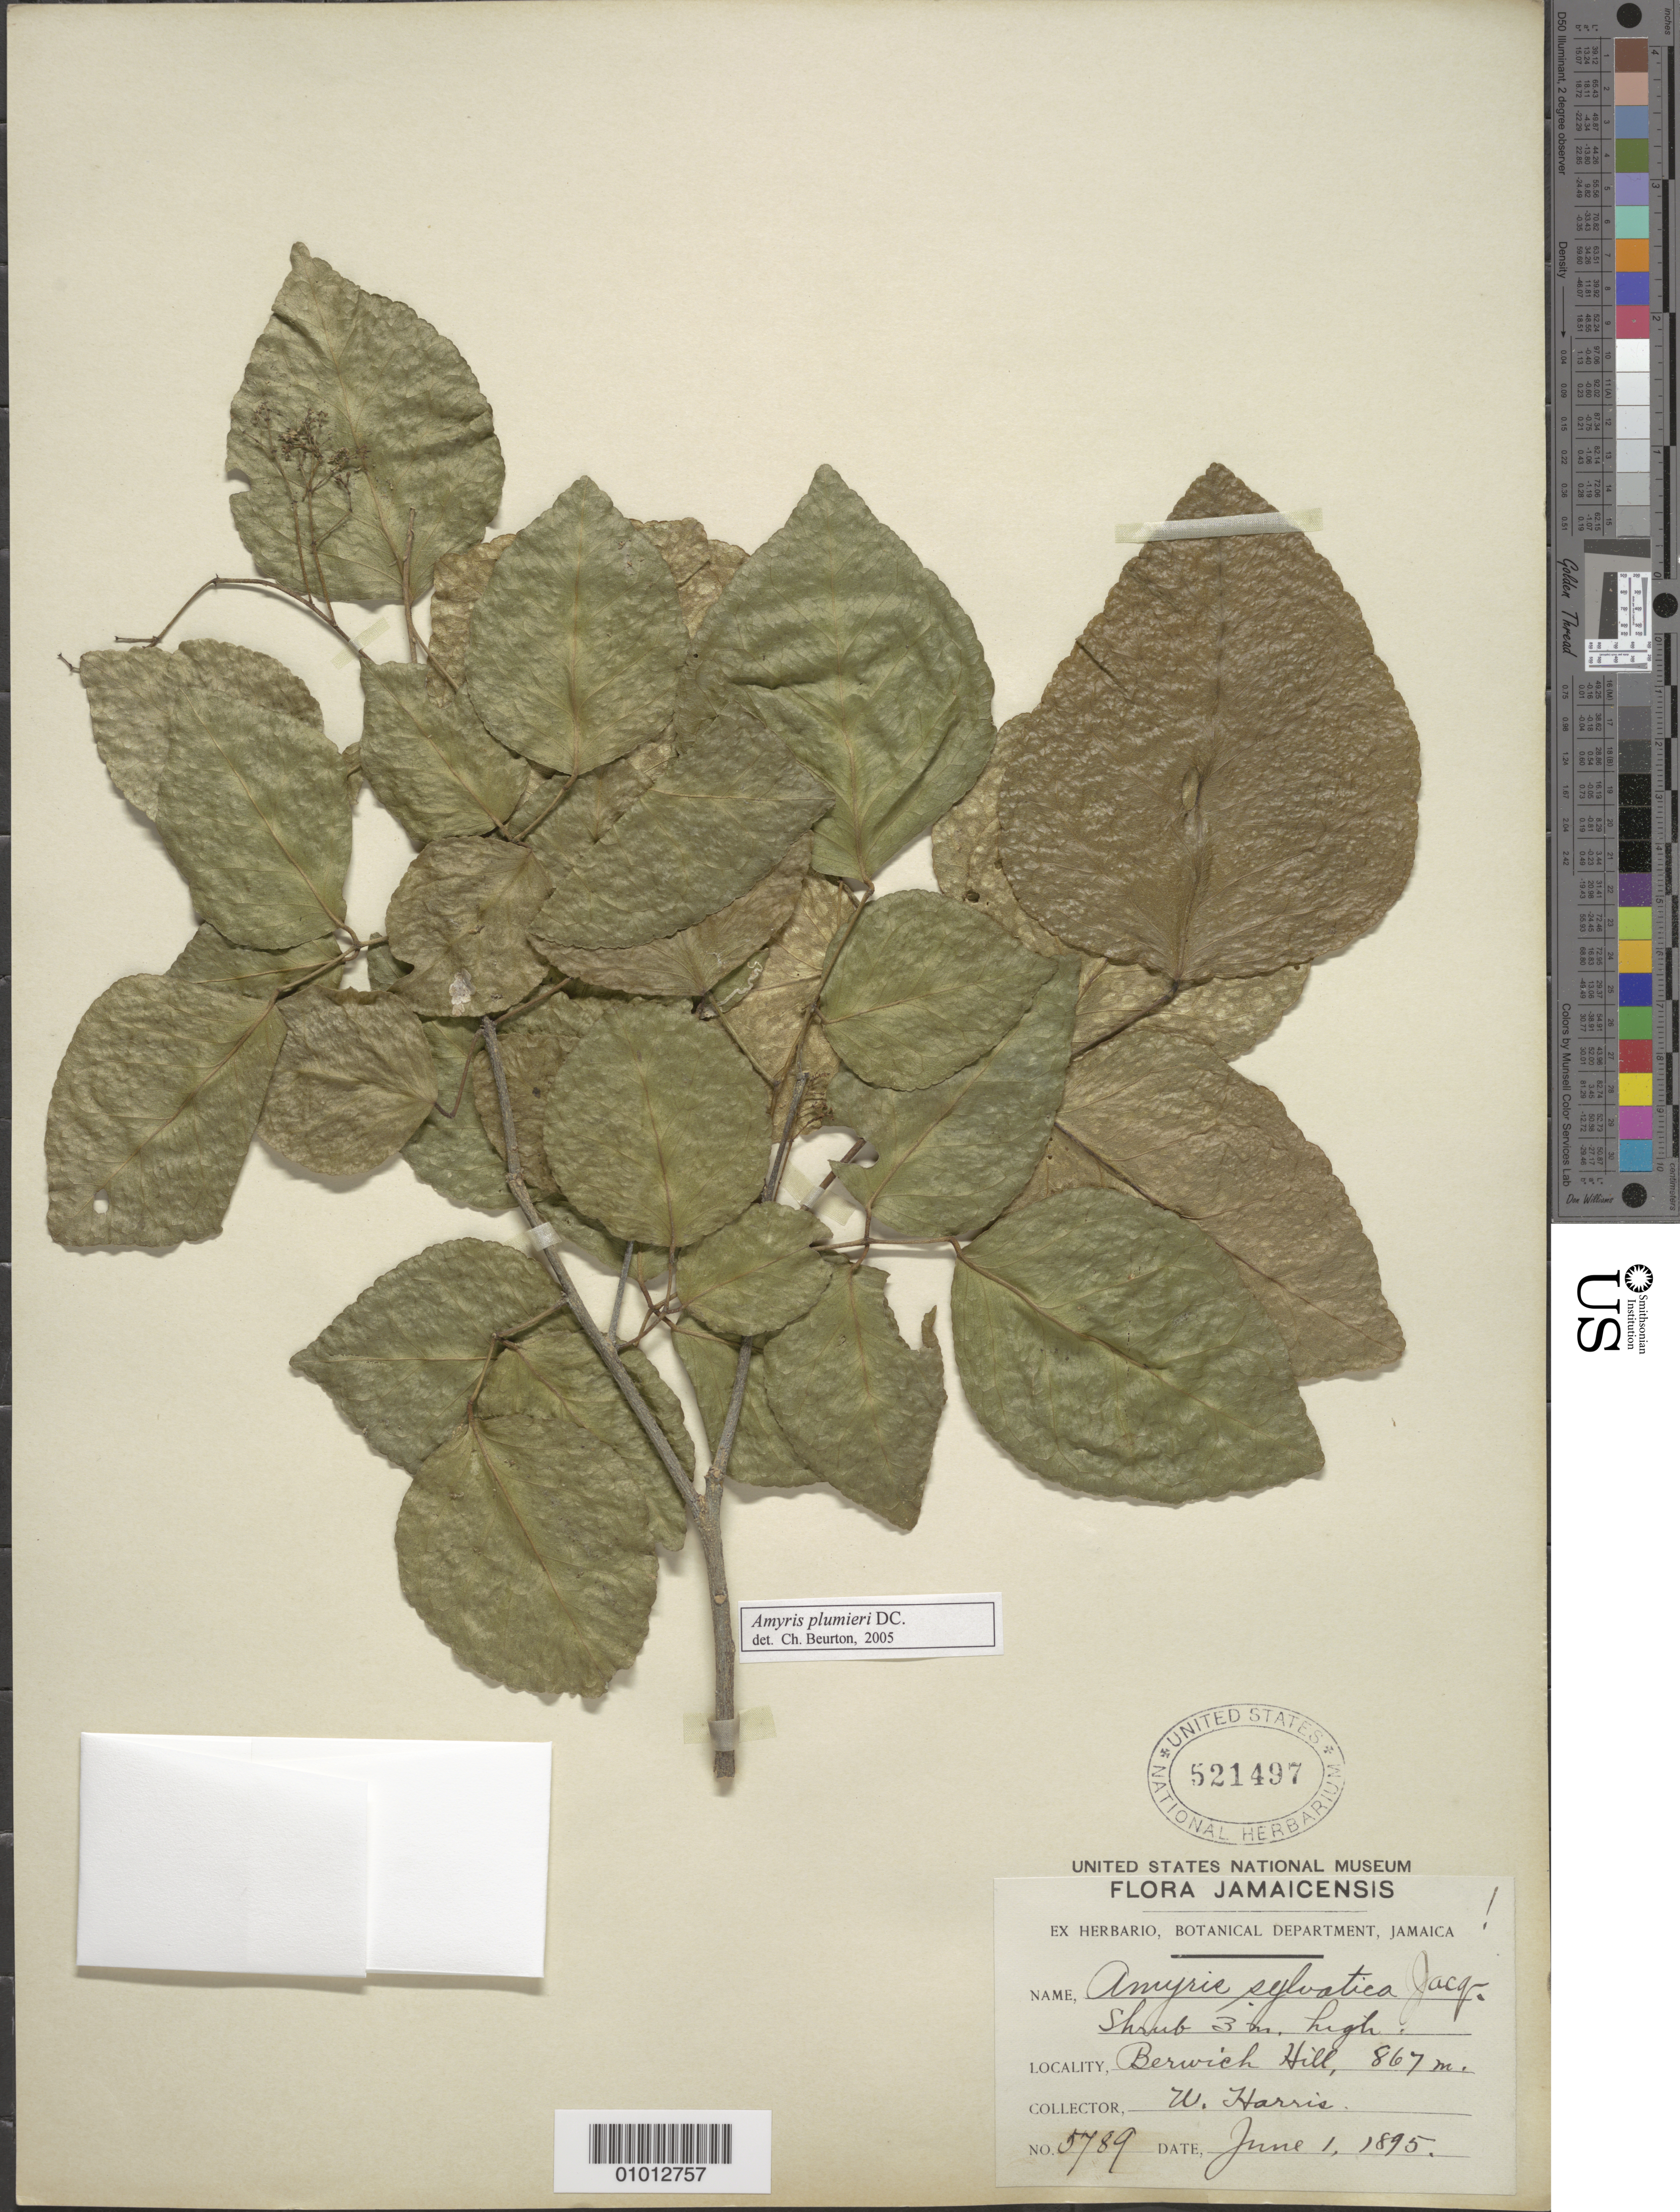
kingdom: Plantae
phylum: Tracheophyta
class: Magnoliopsida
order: Sapindales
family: Rutaceae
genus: Amyris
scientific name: Amyris plumieri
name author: DC.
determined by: Beurton, C.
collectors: W. Harris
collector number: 5789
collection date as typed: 01 Jun 1895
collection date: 1895-06-01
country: Jamaica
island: Jamaica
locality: Berwich Hill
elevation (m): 867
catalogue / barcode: US 521497